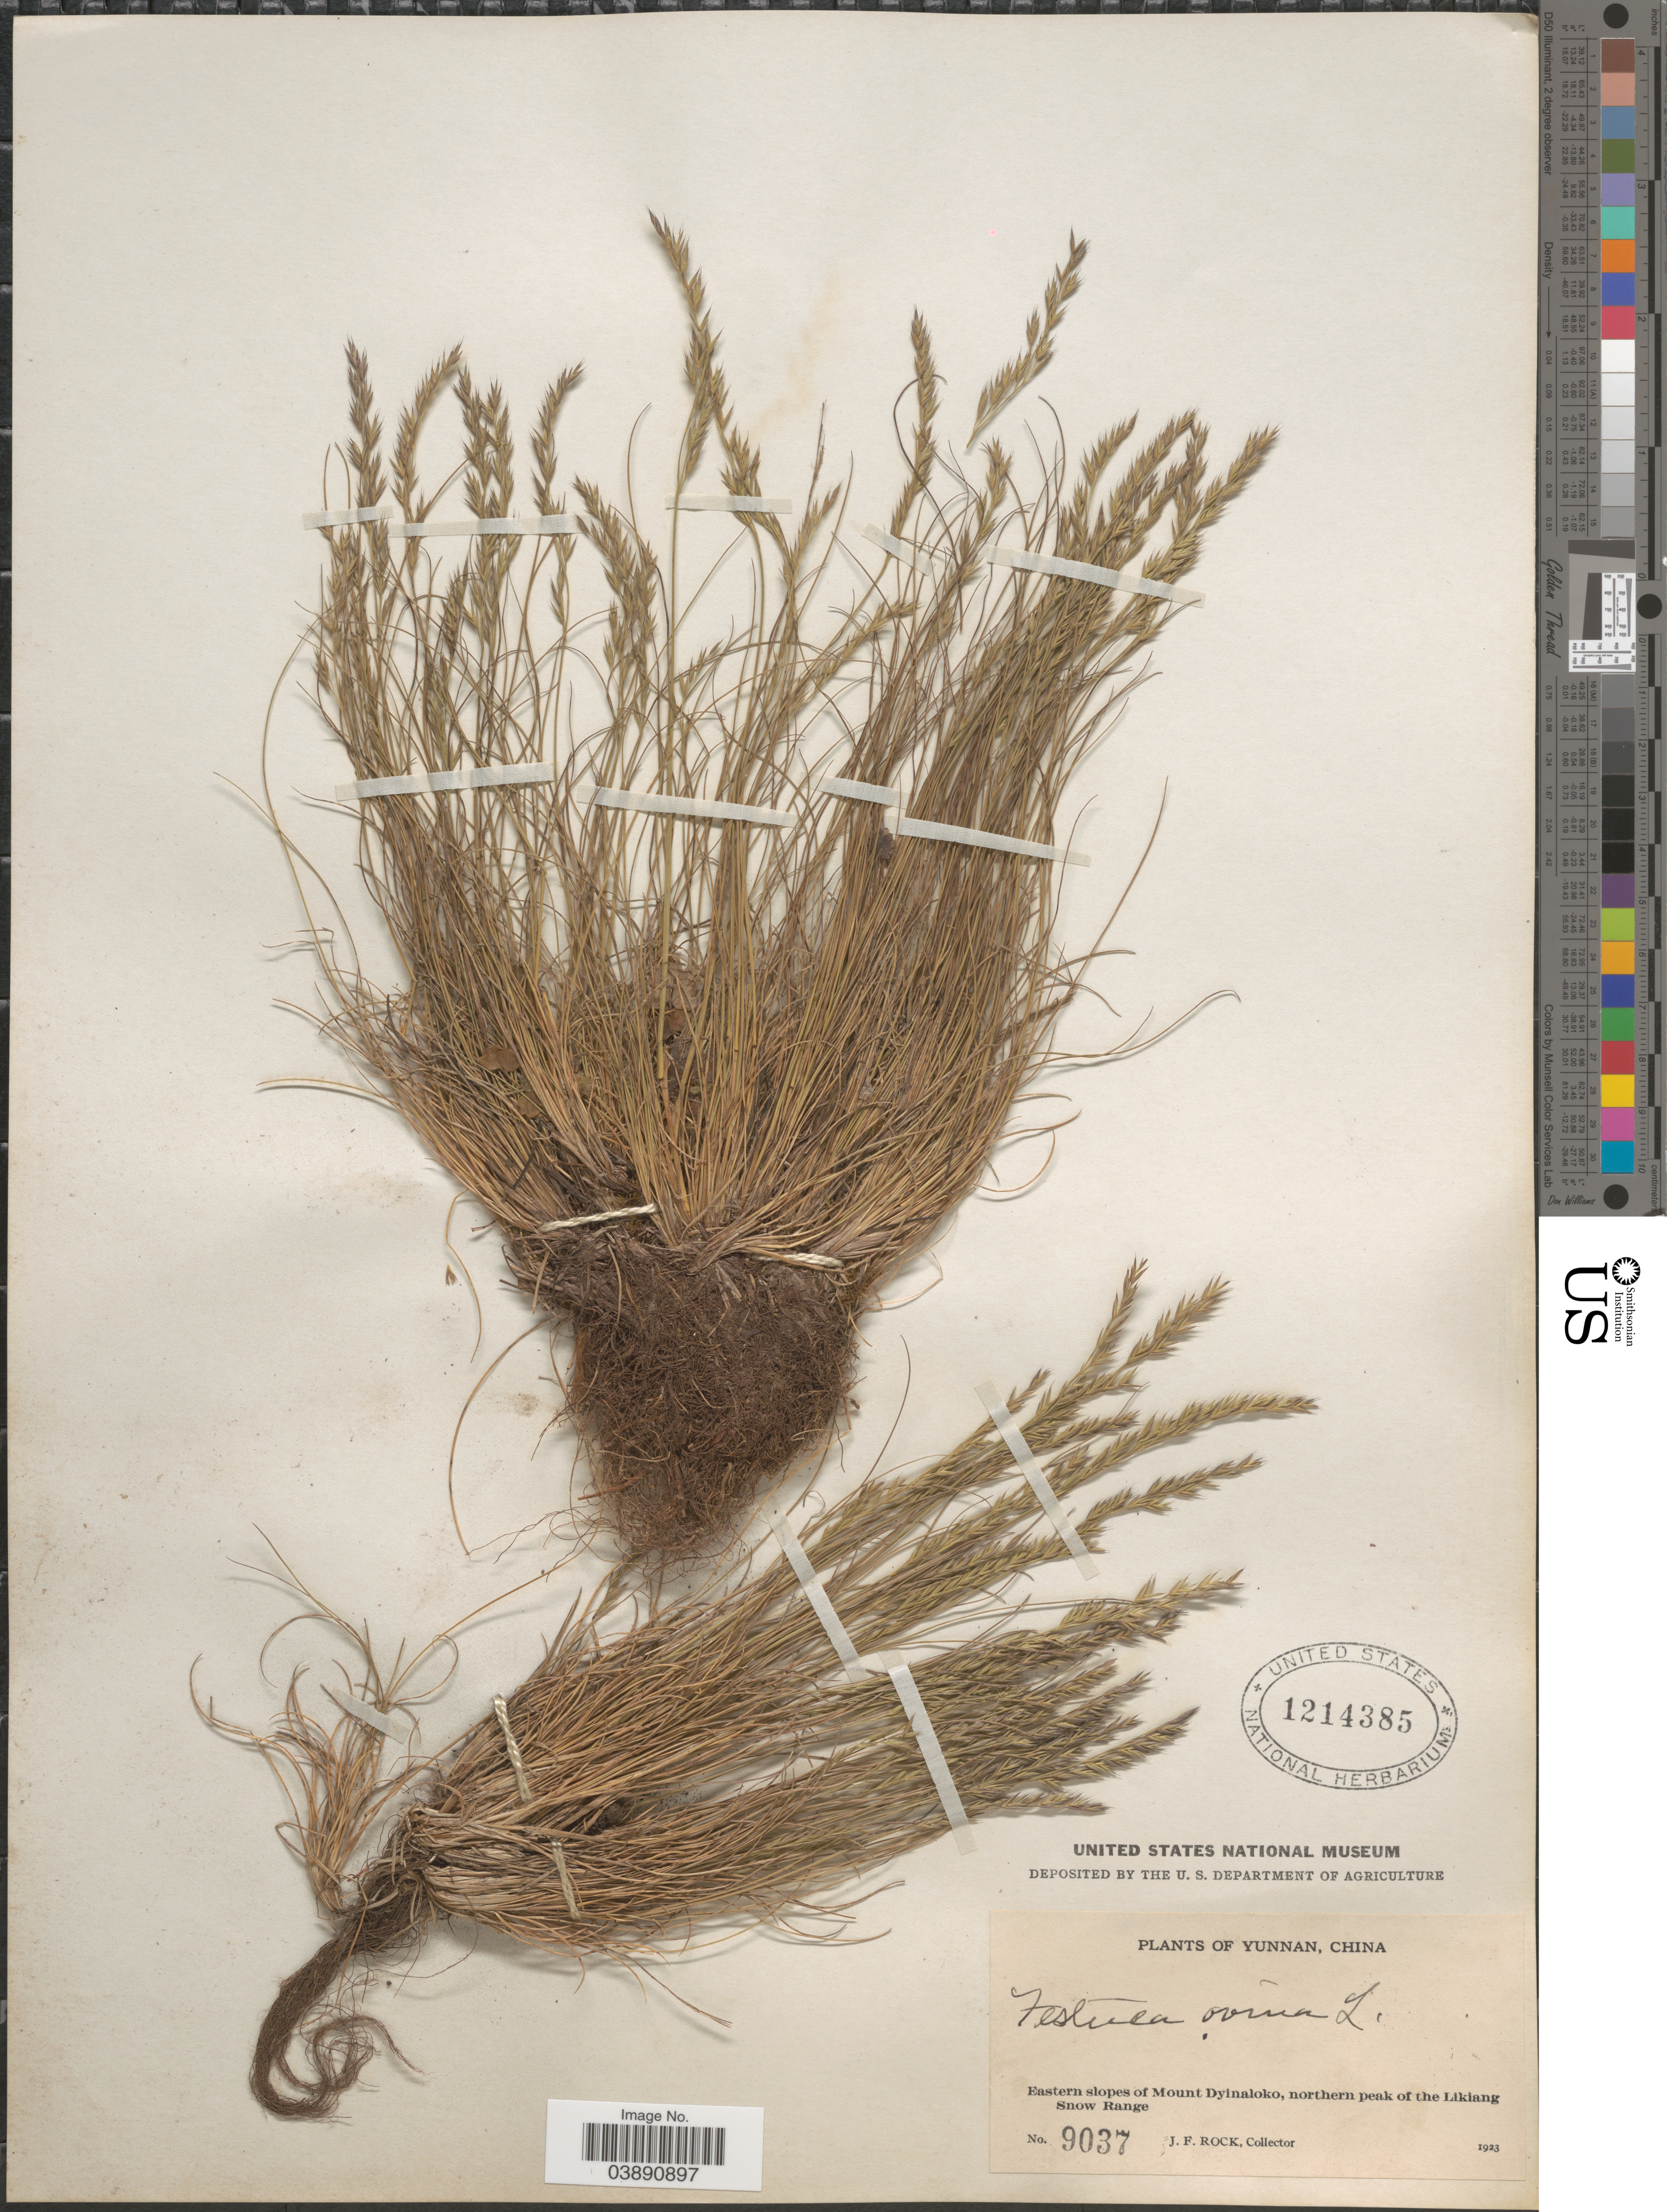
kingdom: Plantae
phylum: Tracheophyta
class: Liliopsida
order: Poales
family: Poaceae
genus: Festuca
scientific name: Festuca ovina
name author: L.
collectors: J. Rock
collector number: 9037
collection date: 1923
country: China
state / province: Yunnan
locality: Eastern slopes of Mount Dyinaloko, northern peak of the Likiang Snow Range.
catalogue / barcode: US 1214385